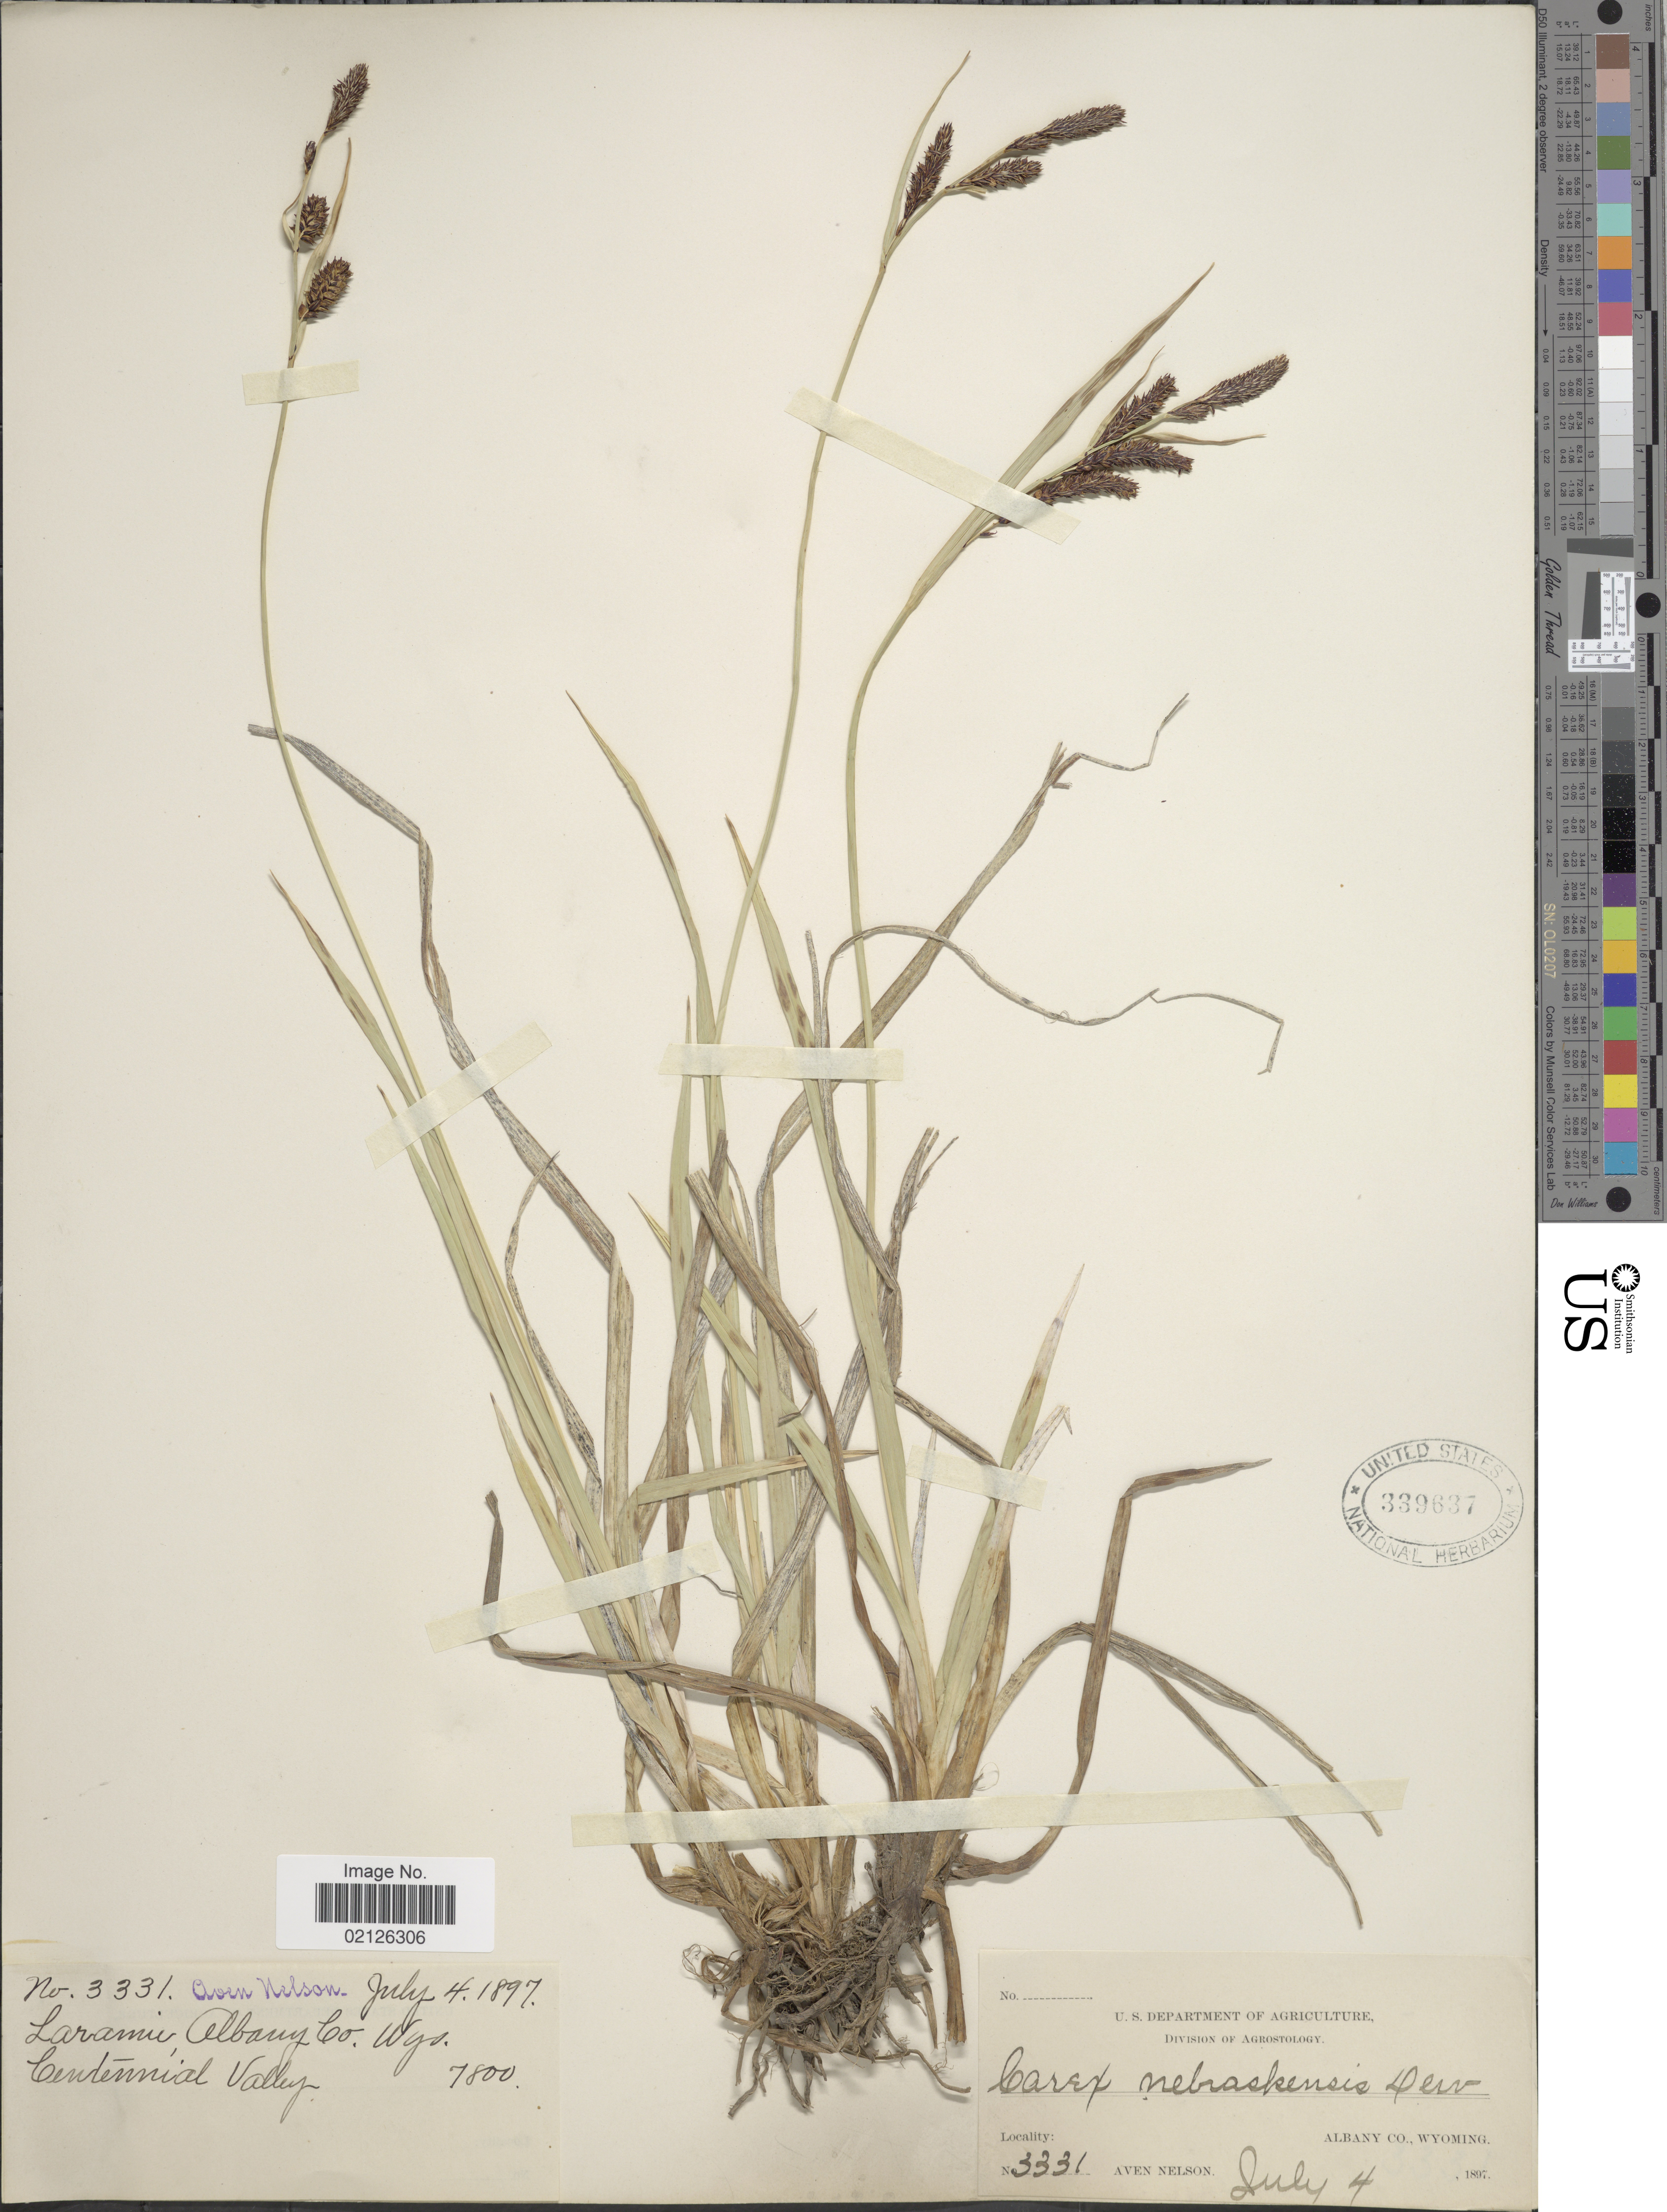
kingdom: Plantae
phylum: Tracheophyta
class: Liliopsida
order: Poales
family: Cyperaceae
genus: Carex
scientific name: Carex nebrascensis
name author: Dewey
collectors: A. Nelson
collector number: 3331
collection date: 1897-07-04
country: United States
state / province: Wyoming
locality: Laramie, Albany Co. Centennial Valley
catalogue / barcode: US 339637